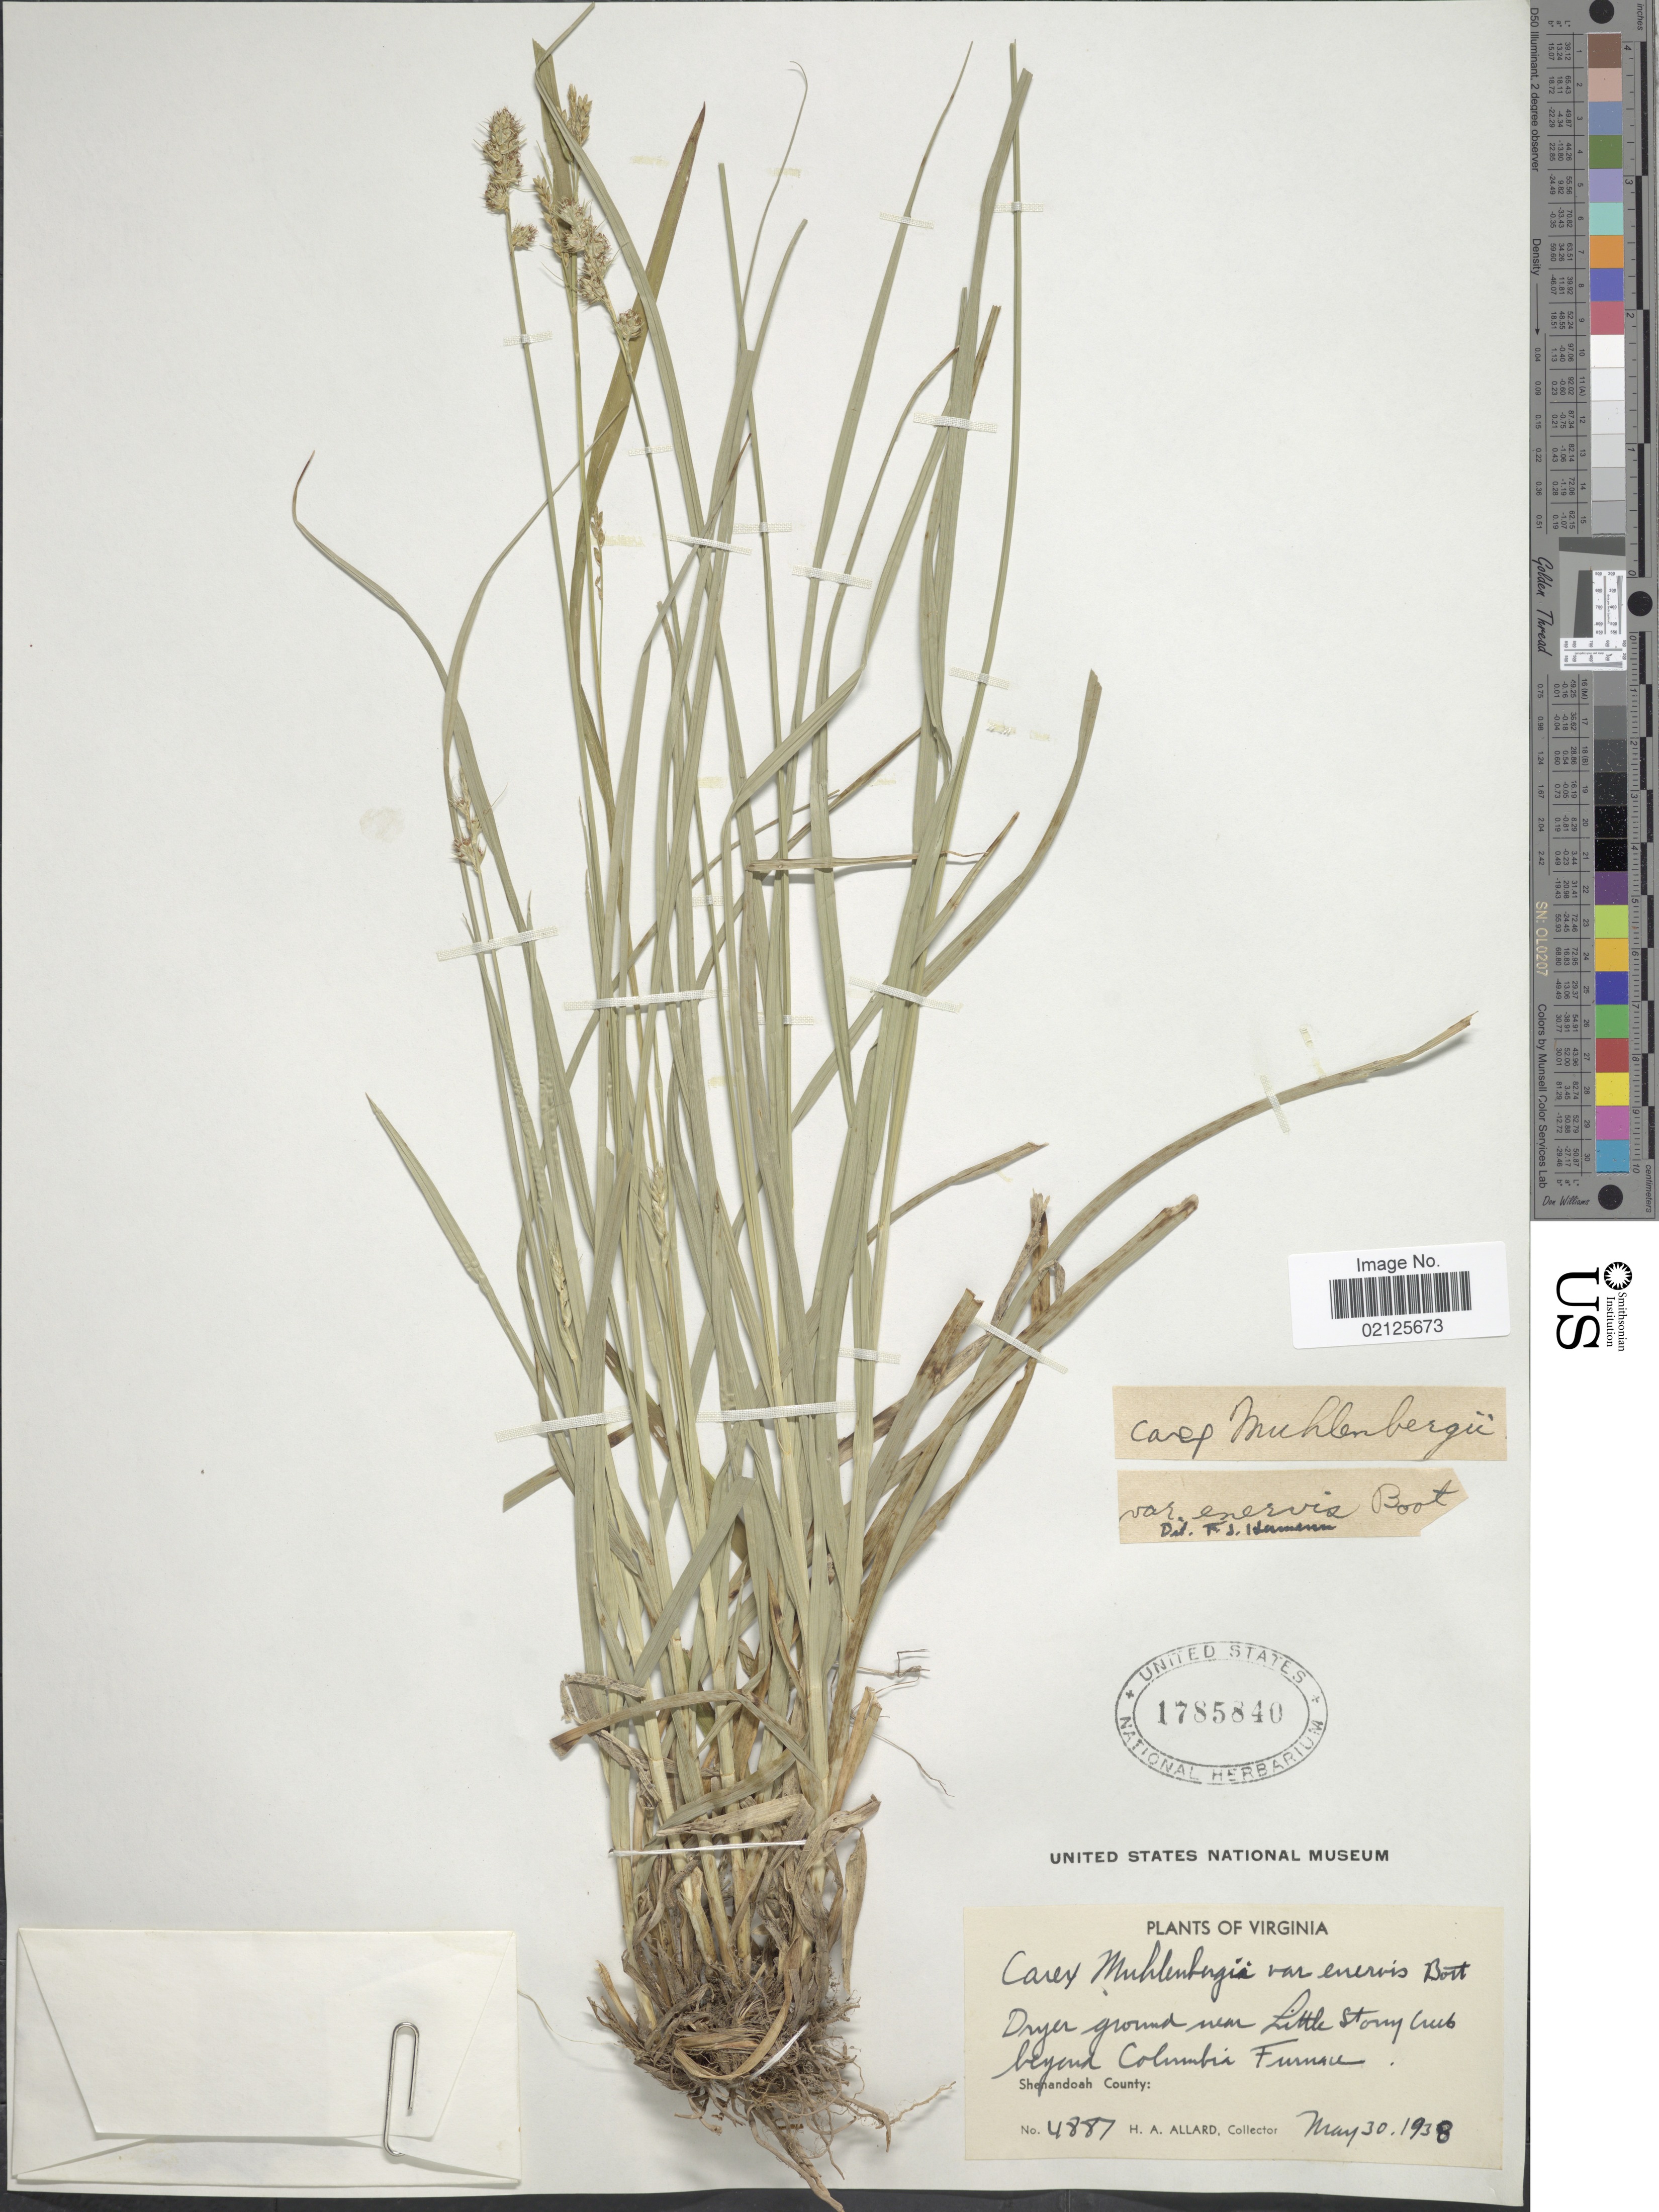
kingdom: Plantae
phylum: Tracheophyta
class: Liliopsida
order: Poales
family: Cyperaceae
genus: Carex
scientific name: Carex muehlenbergii var. enervis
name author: Boott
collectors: H. A. Allard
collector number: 4887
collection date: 1938-05-30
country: United States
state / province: Virginia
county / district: Shenandoah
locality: Dryer ground near Little stony creek beyond Columbia Furnace, Shenandoah County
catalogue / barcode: US 1785840